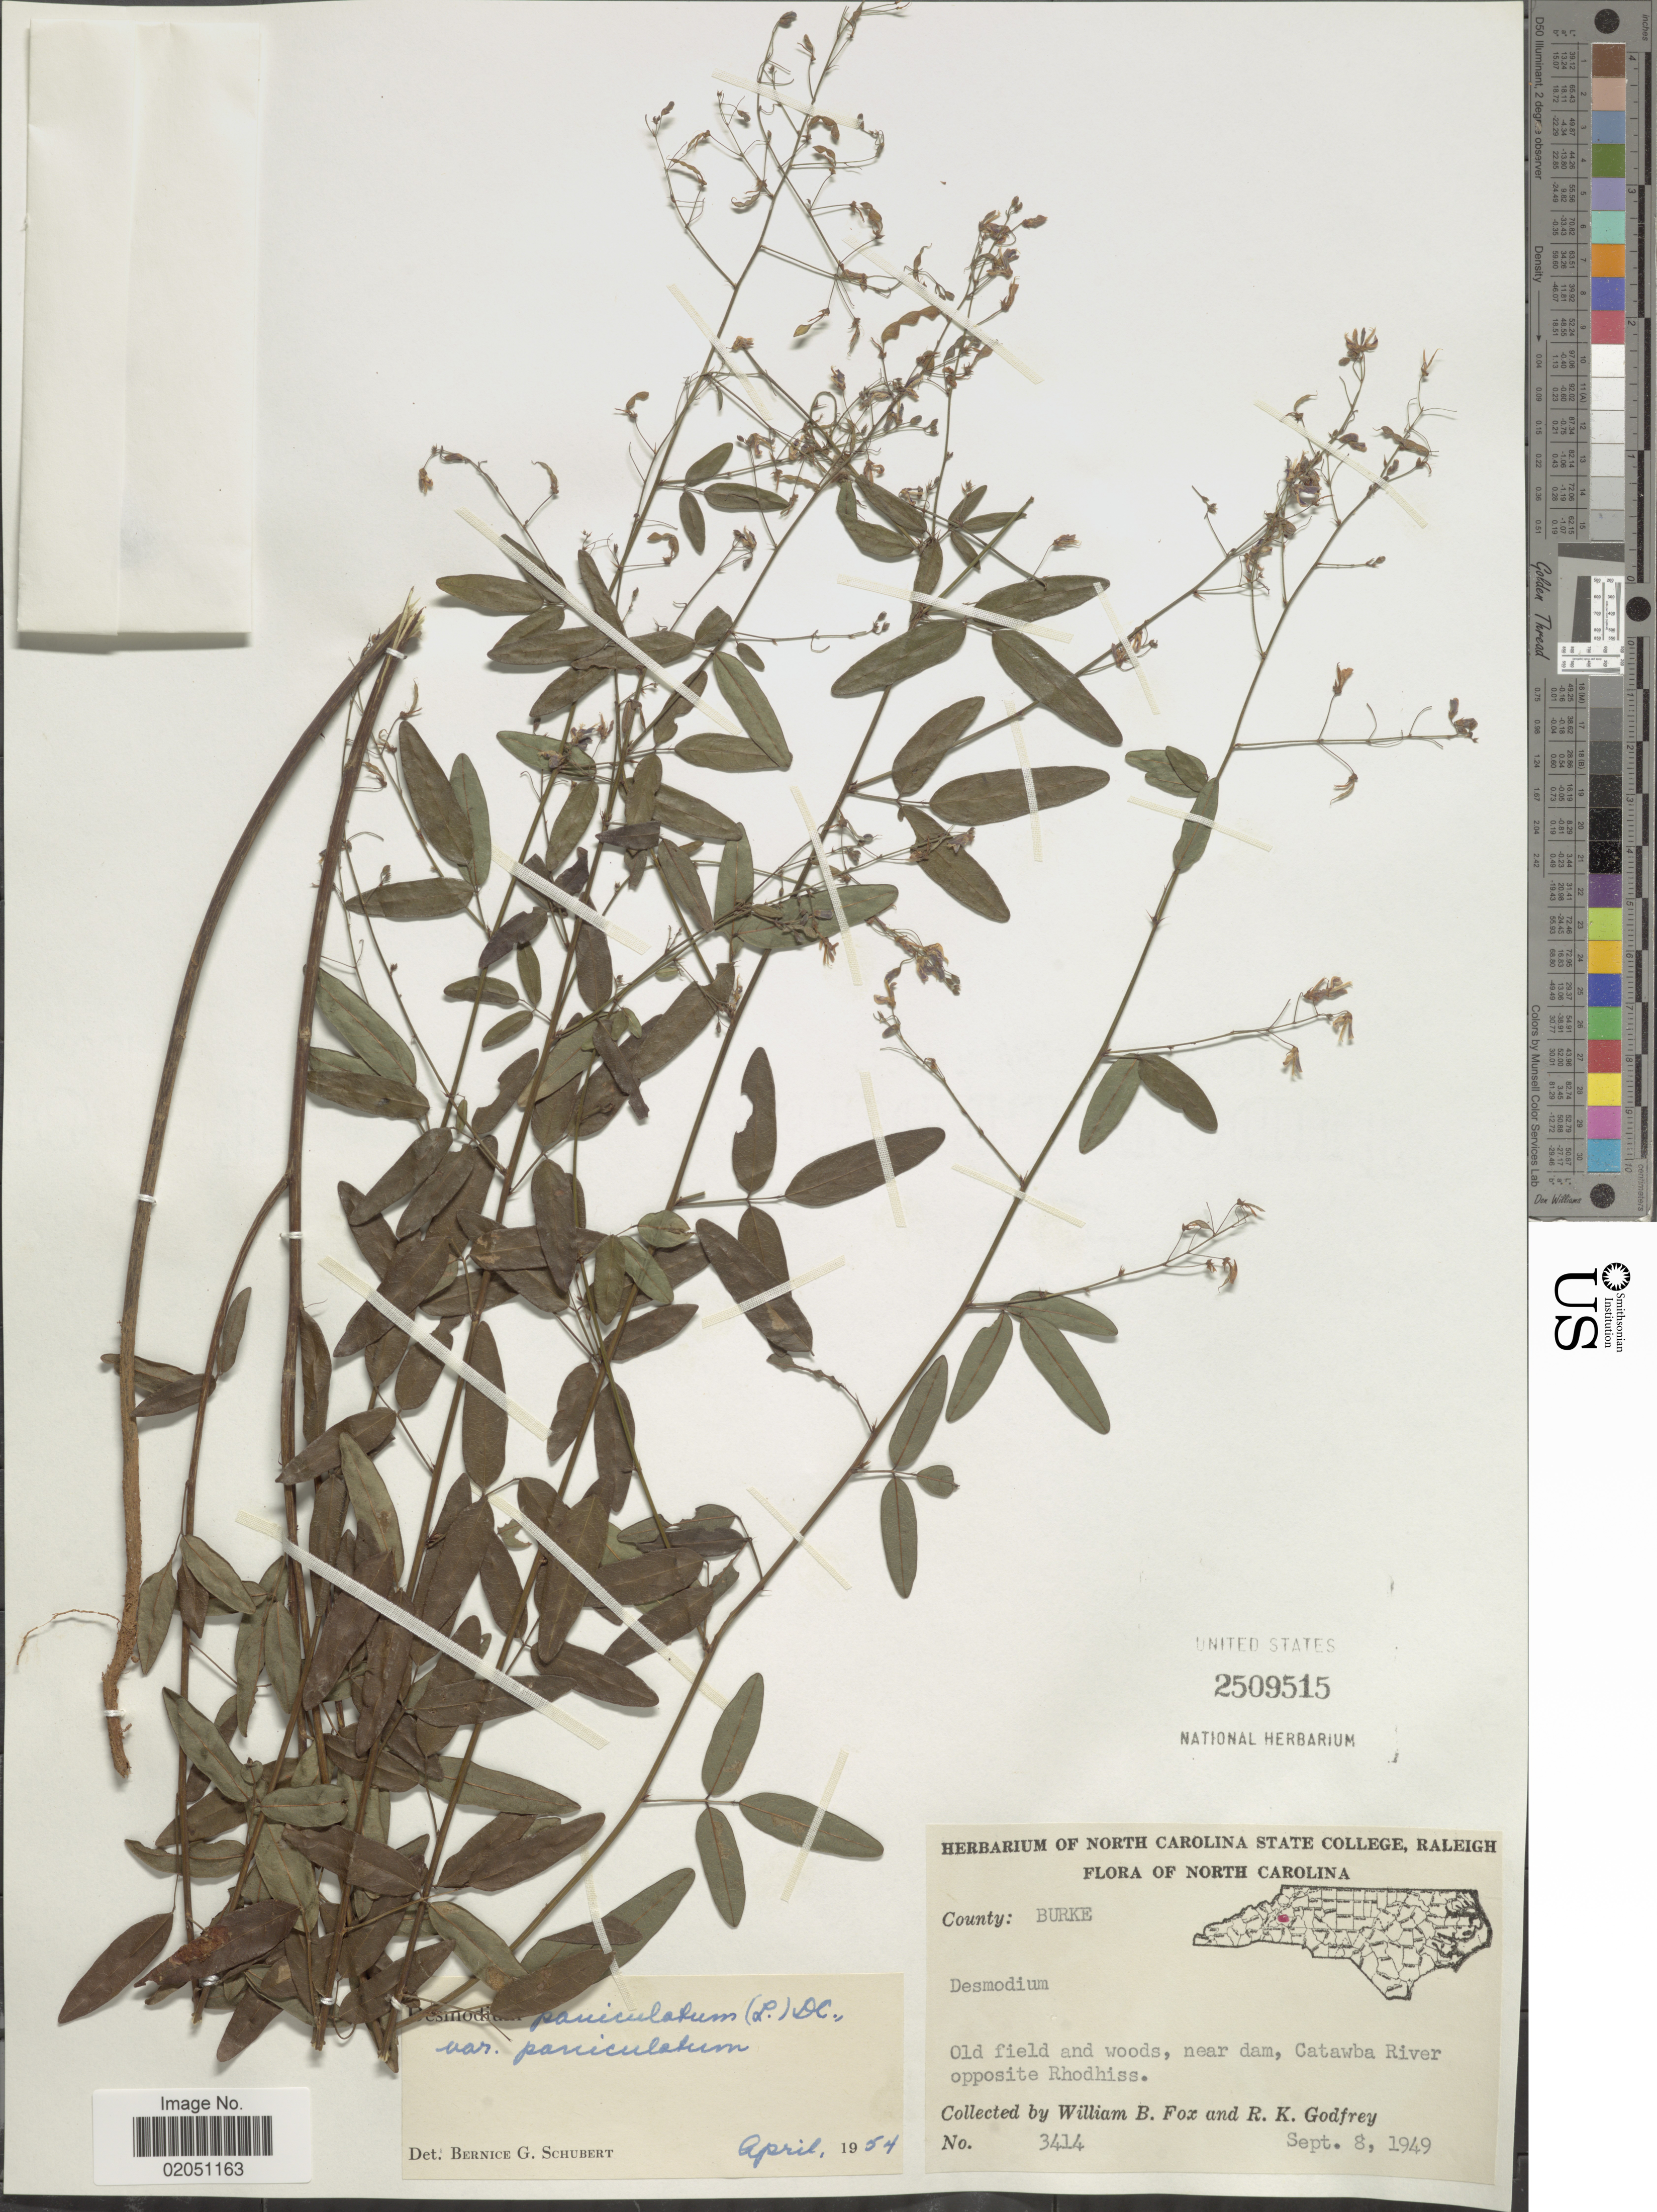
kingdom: Plantae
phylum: Tracheophyta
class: Magnoliopsida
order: Fabales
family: Fabaceae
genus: Desmodium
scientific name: Desmodium paniculatum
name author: (L.) DC.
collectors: W. B. Fox & R. K. Godfrey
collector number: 3414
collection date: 1949-09-08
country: United States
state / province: North Carolina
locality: County: Burke, Old field and woods, near dam, Catawba River opposite Rhodhiss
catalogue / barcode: US 2509515